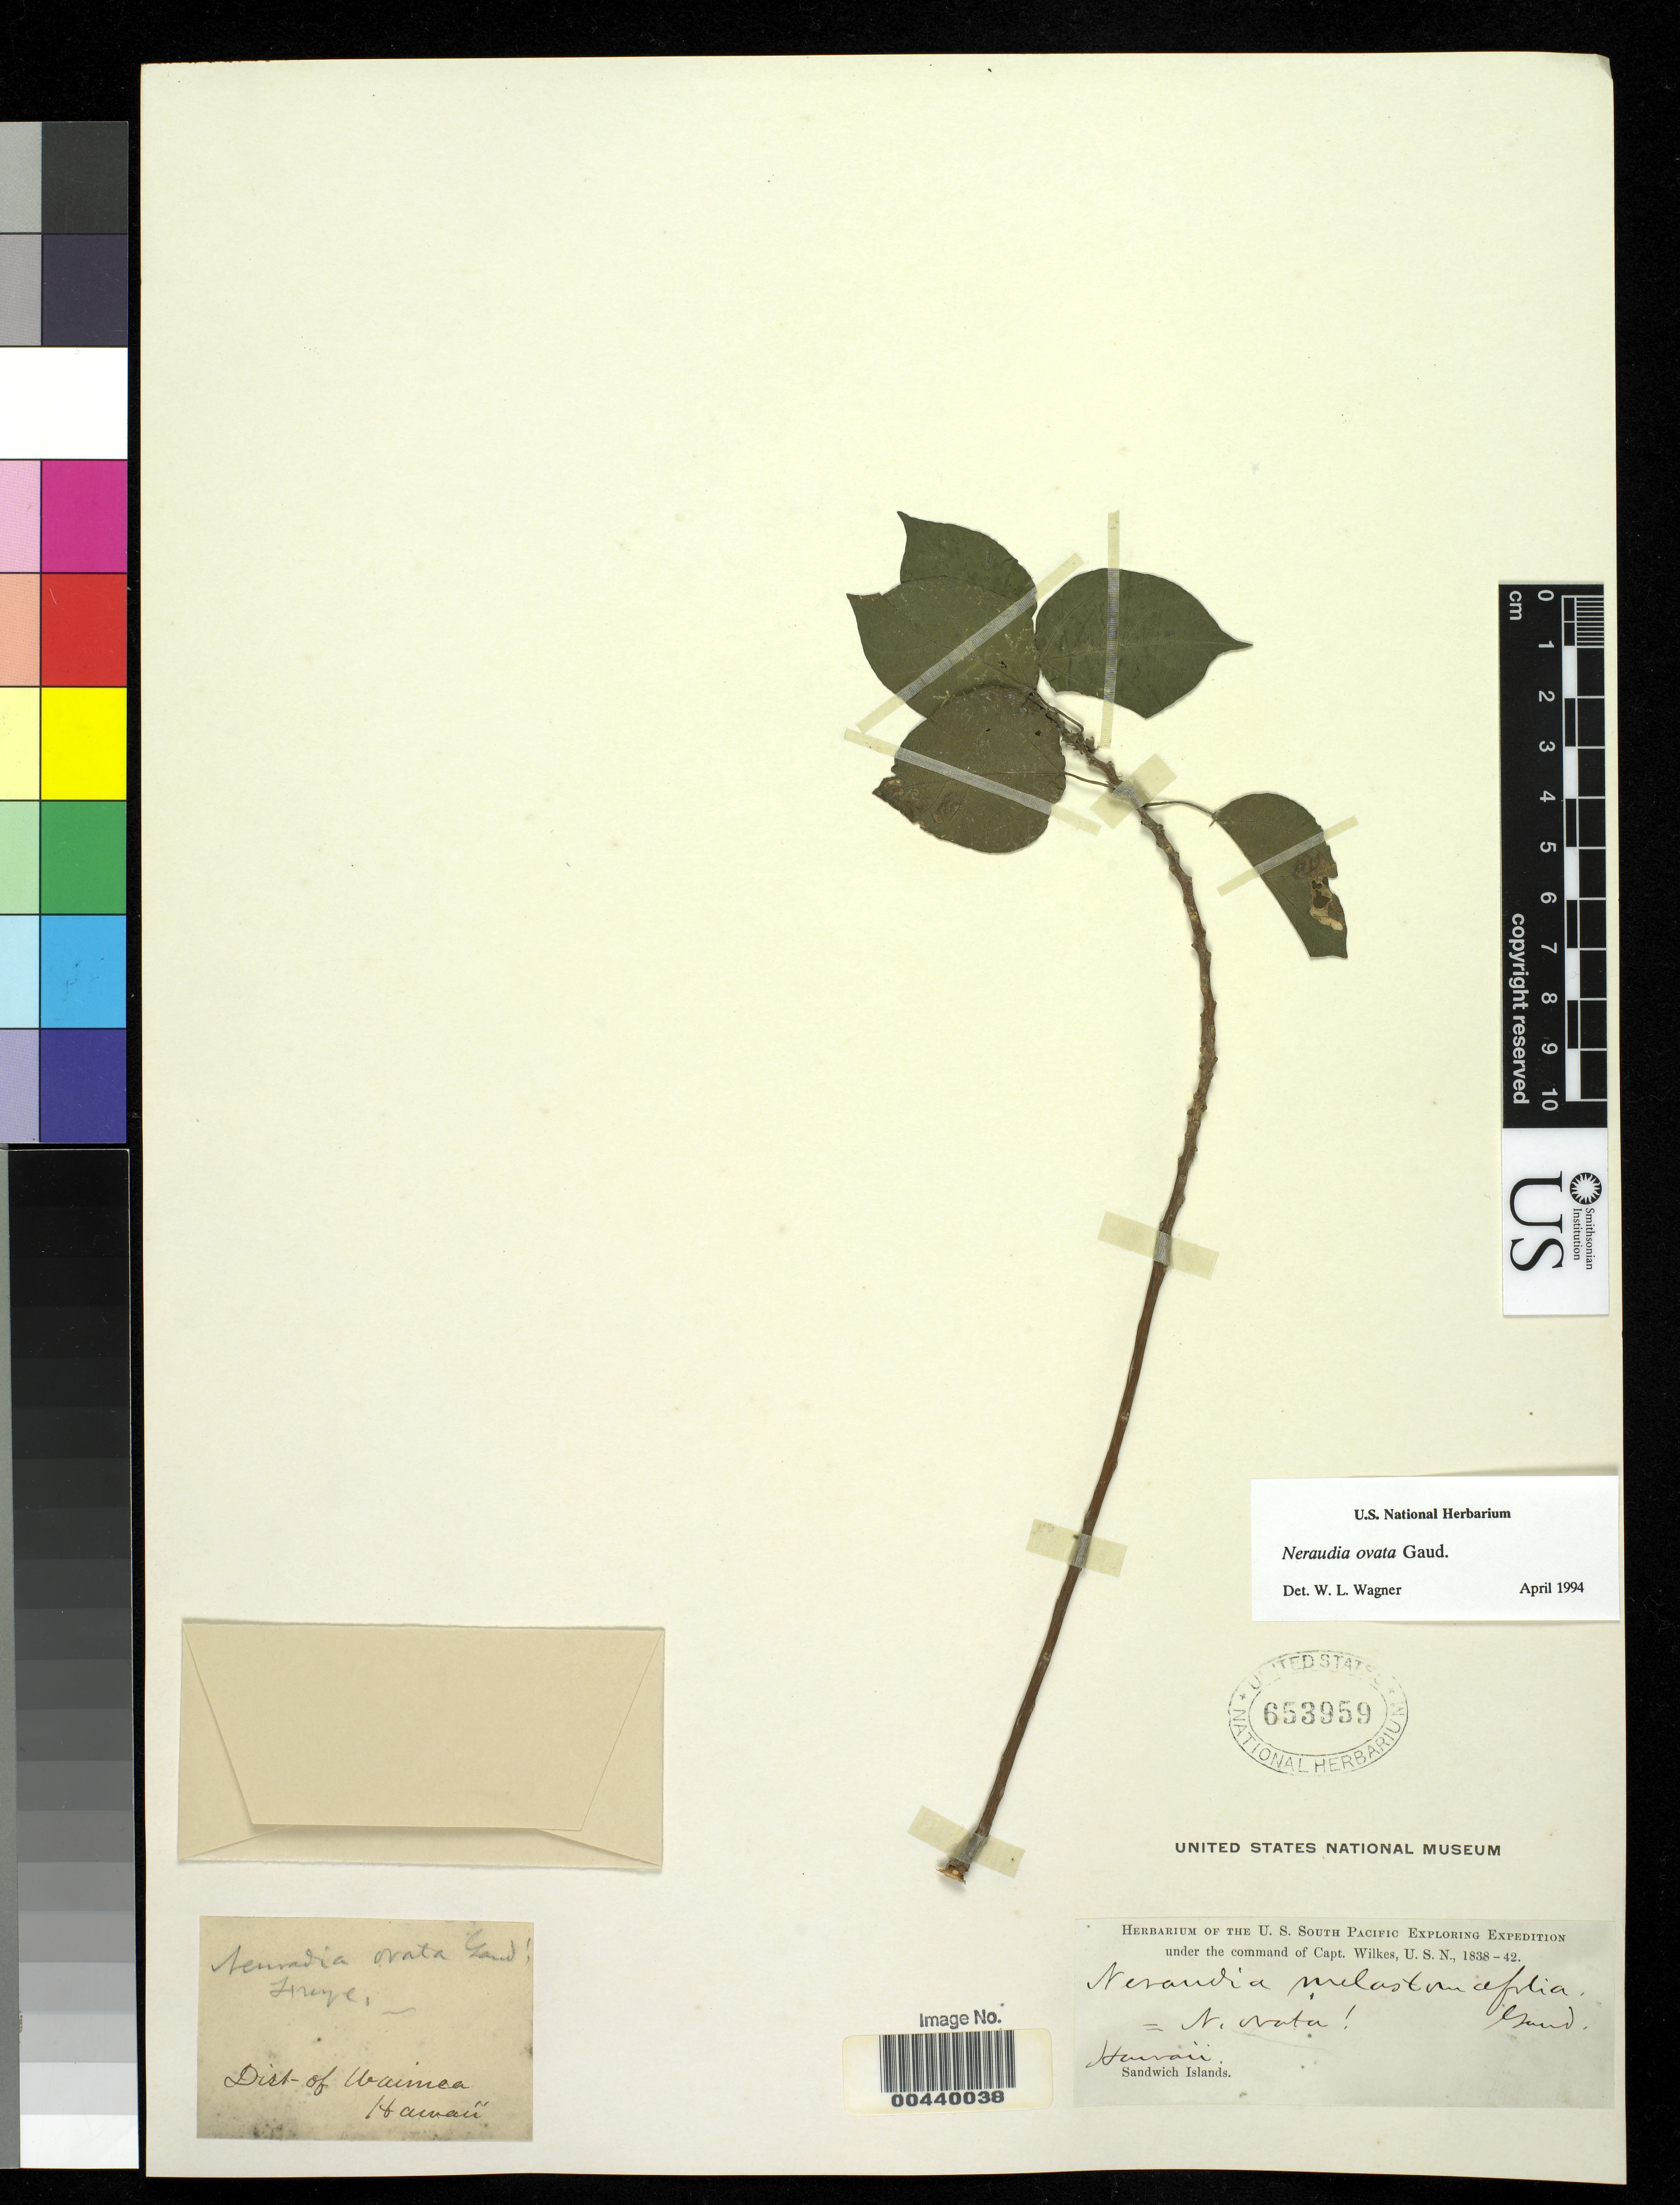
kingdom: Plantae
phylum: Tracheophyta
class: Magnoliopsida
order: Rosales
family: Urticaceae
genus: Neraudia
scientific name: Neraudia ovata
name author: Gaudich.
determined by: Wagner, W. L., (BOT), Smithsonian Institution - National Museum of Natural History (UNITED STATES)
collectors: Wilkes Explor. Exped.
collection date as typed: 1838 to -- --- 1842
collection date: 1838/1842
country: United States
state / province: Hawaii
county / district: Hawaii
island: Hawaii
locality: District of Waimea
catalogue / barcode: US 653959